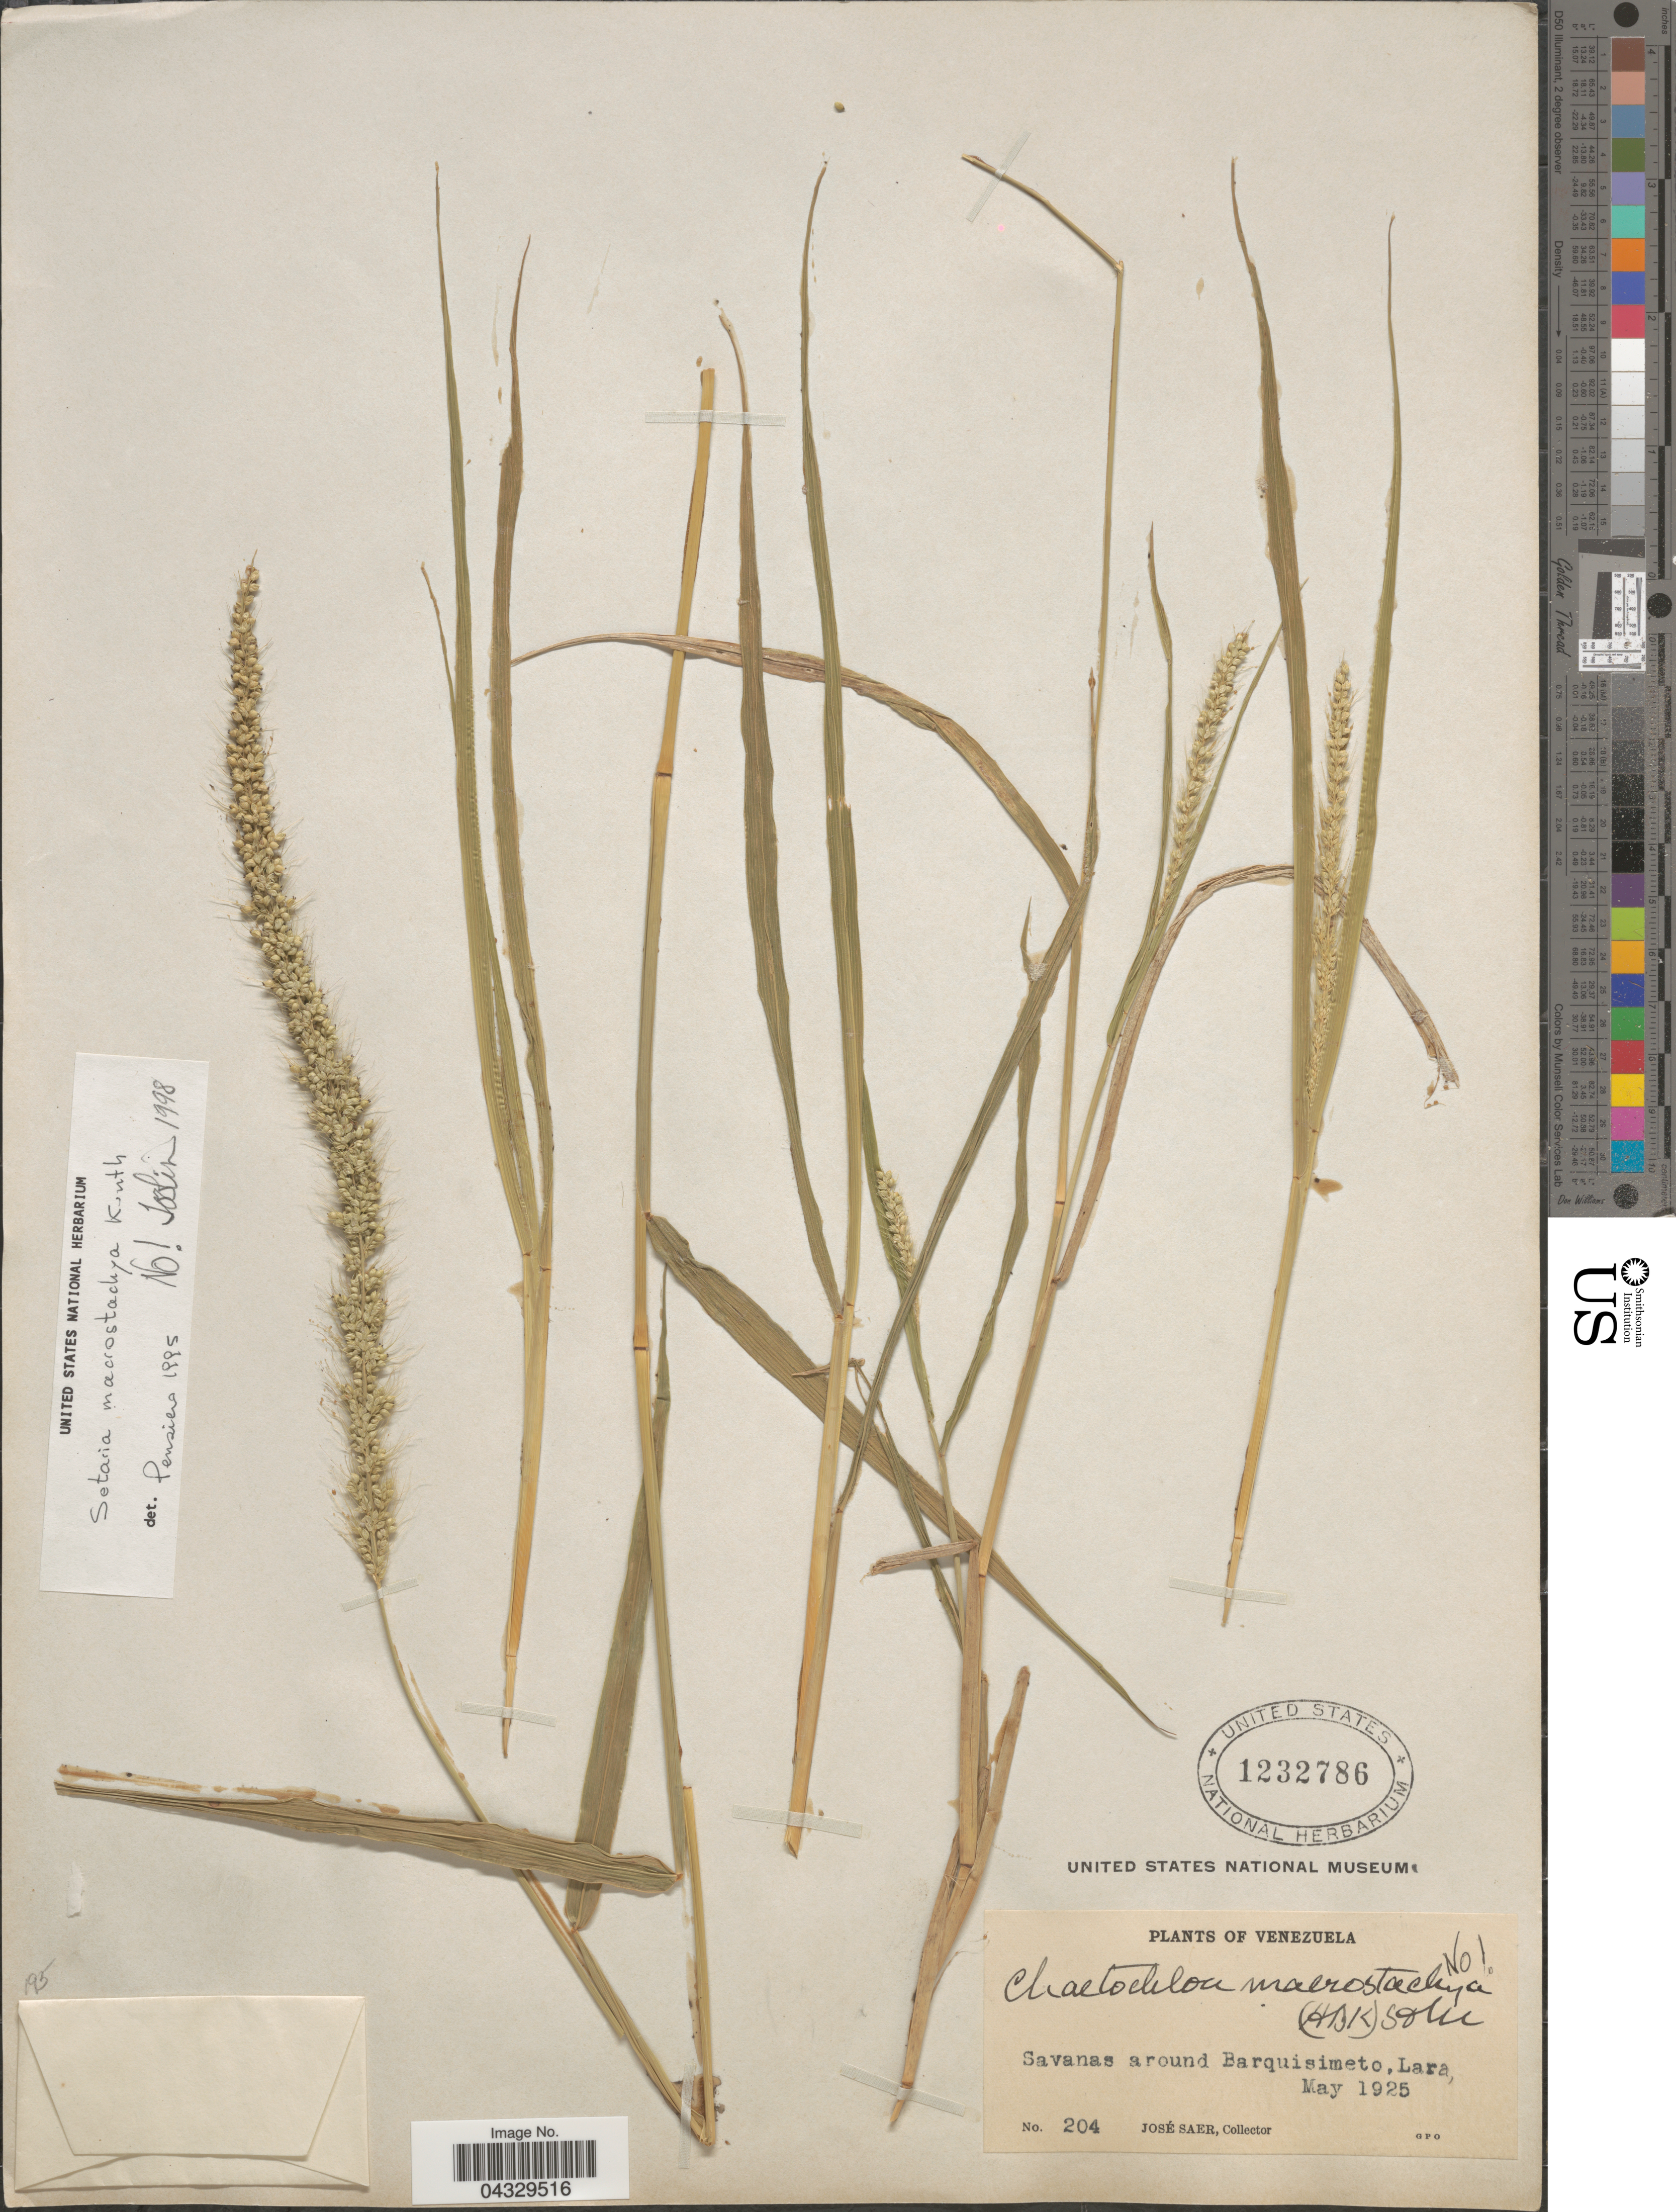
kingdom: Plantae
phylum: Tracheophyta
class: Liliopsida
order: Poales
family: Poaceae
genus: Setaria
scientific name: Setaria sp.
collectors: J. Saer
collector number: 204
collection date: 1925-05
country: Venezuela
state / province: Lara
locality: Savanas around Barquisimeto.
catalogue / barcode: US 1232786